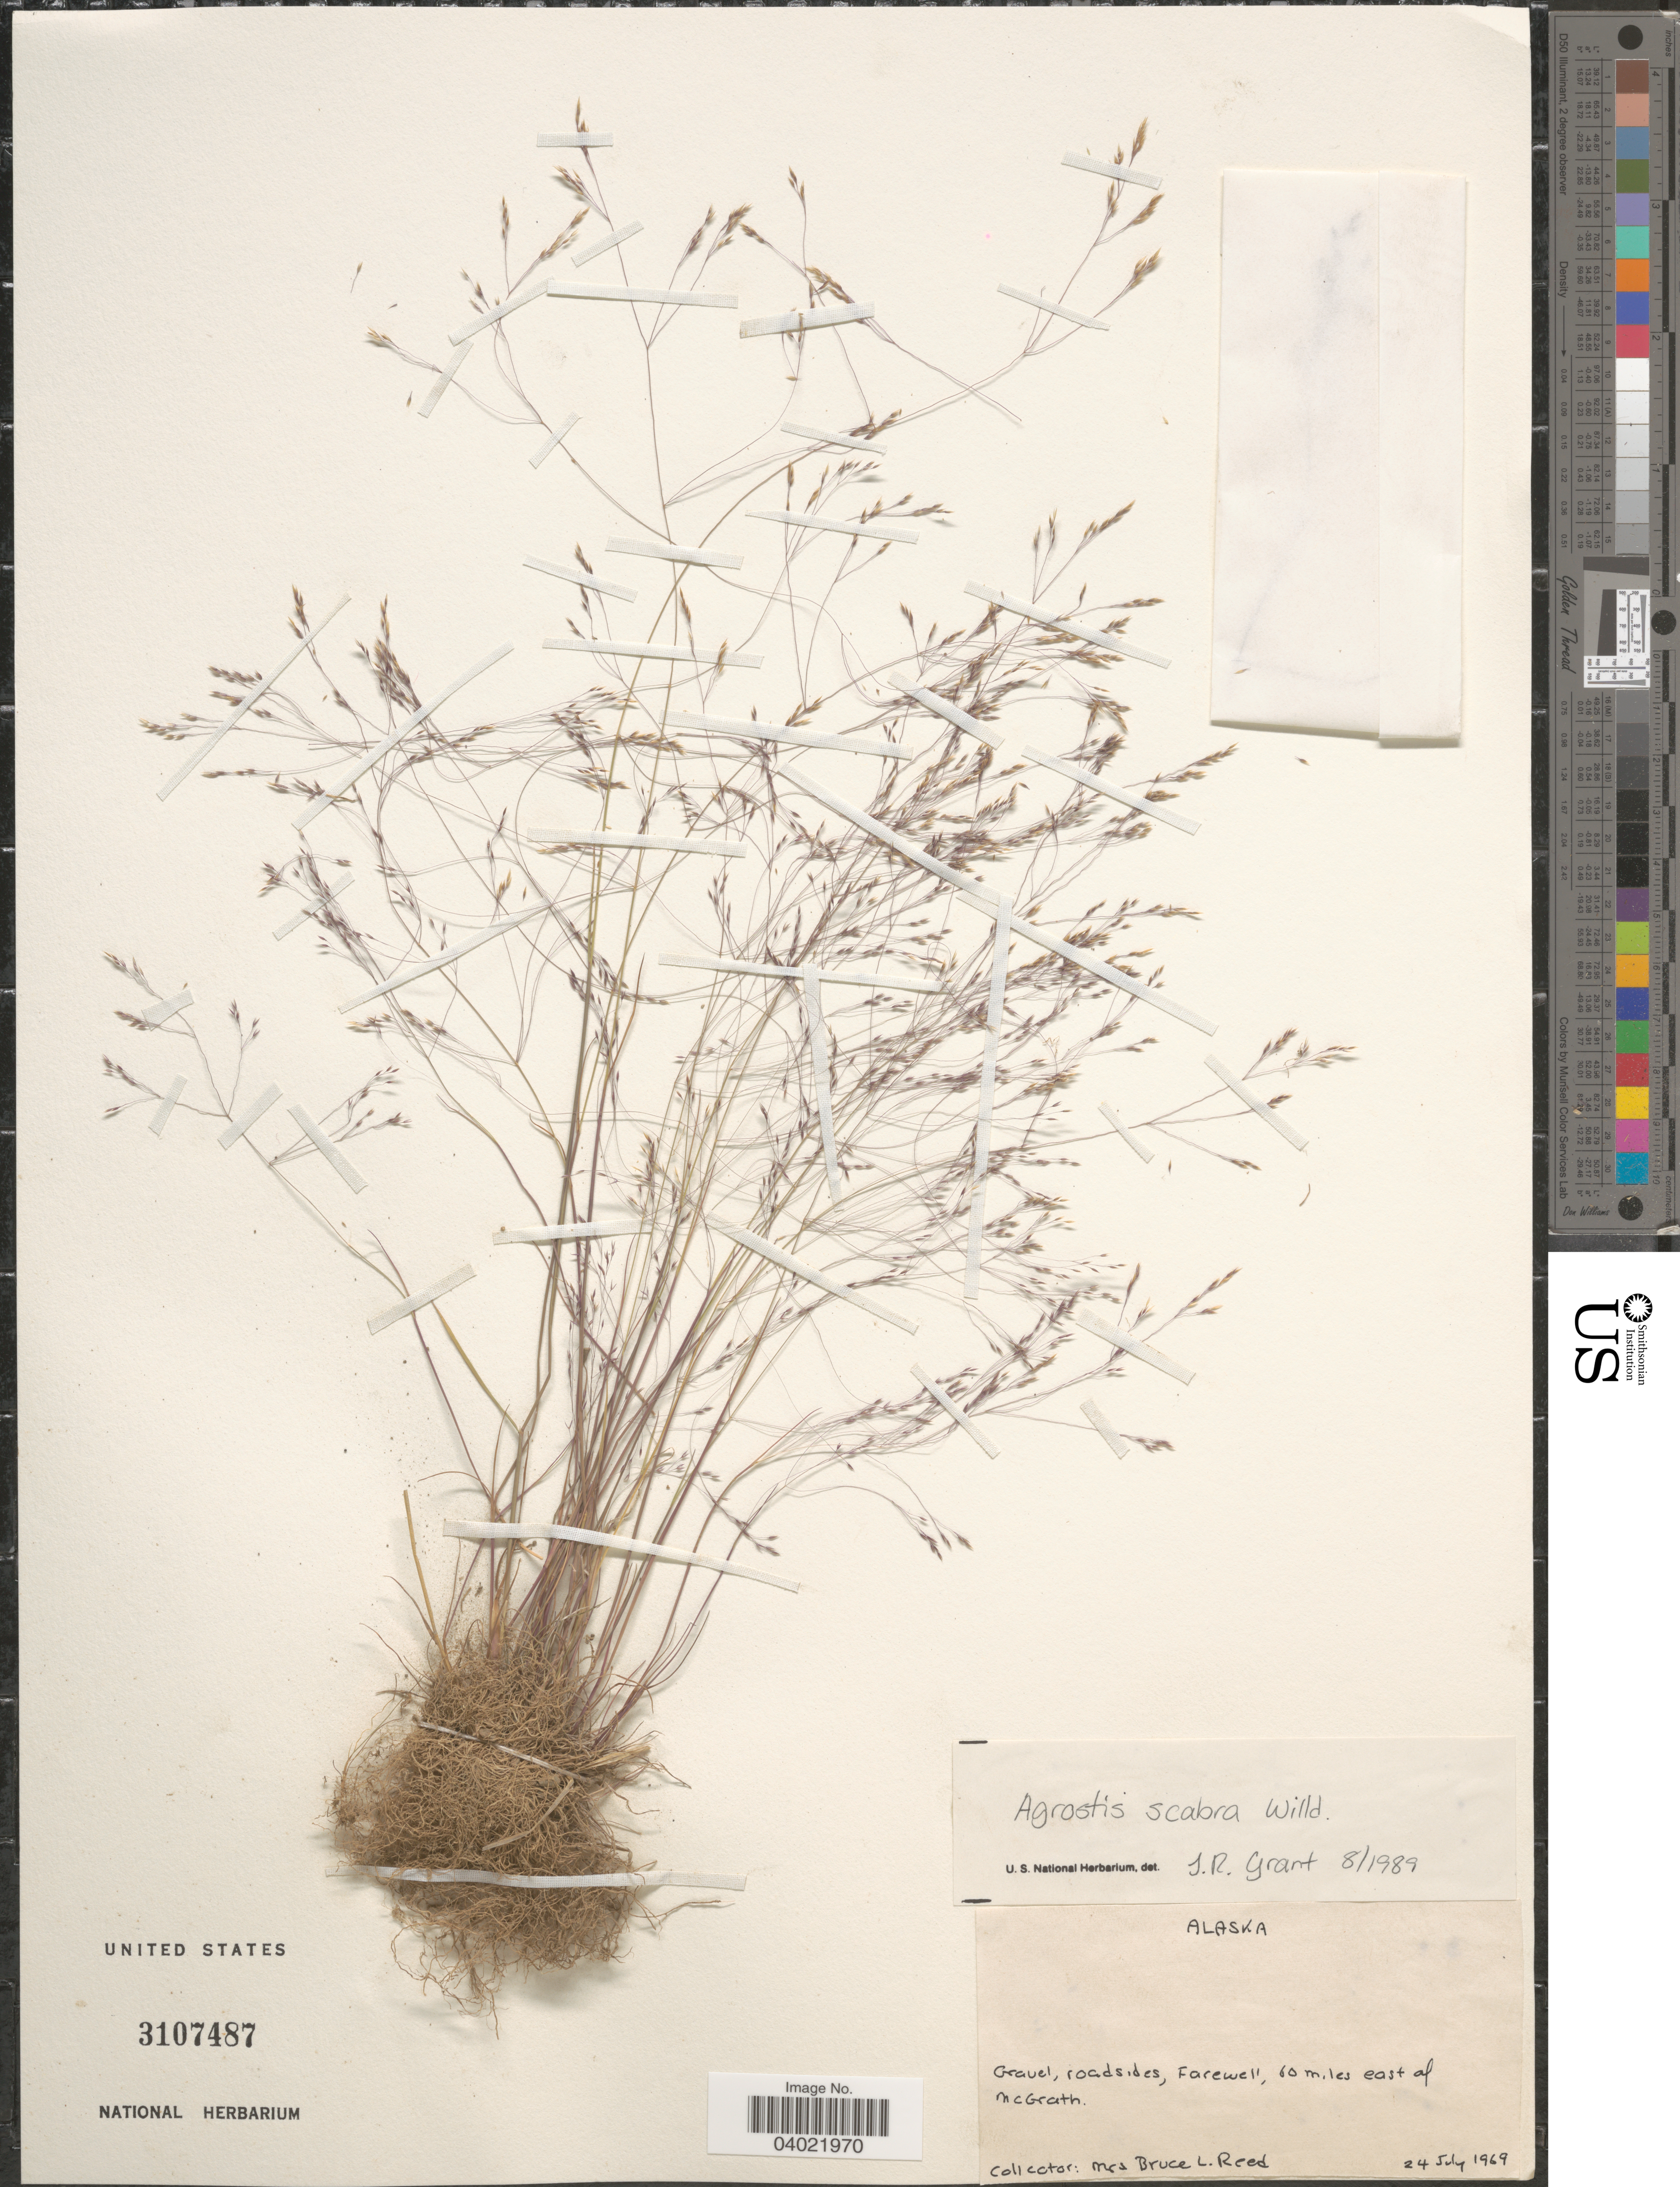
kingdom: Plantae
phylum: Tracheophyta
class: Liliopsida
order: Poales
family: Poaceae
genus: Agrostis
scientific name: Agrostis scabra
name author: Willd.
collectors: B. Reed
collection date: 1969-07-24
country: United States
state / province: Alaska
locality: Farewell, 60 miles east of McGrath.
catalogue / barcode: US 3107487